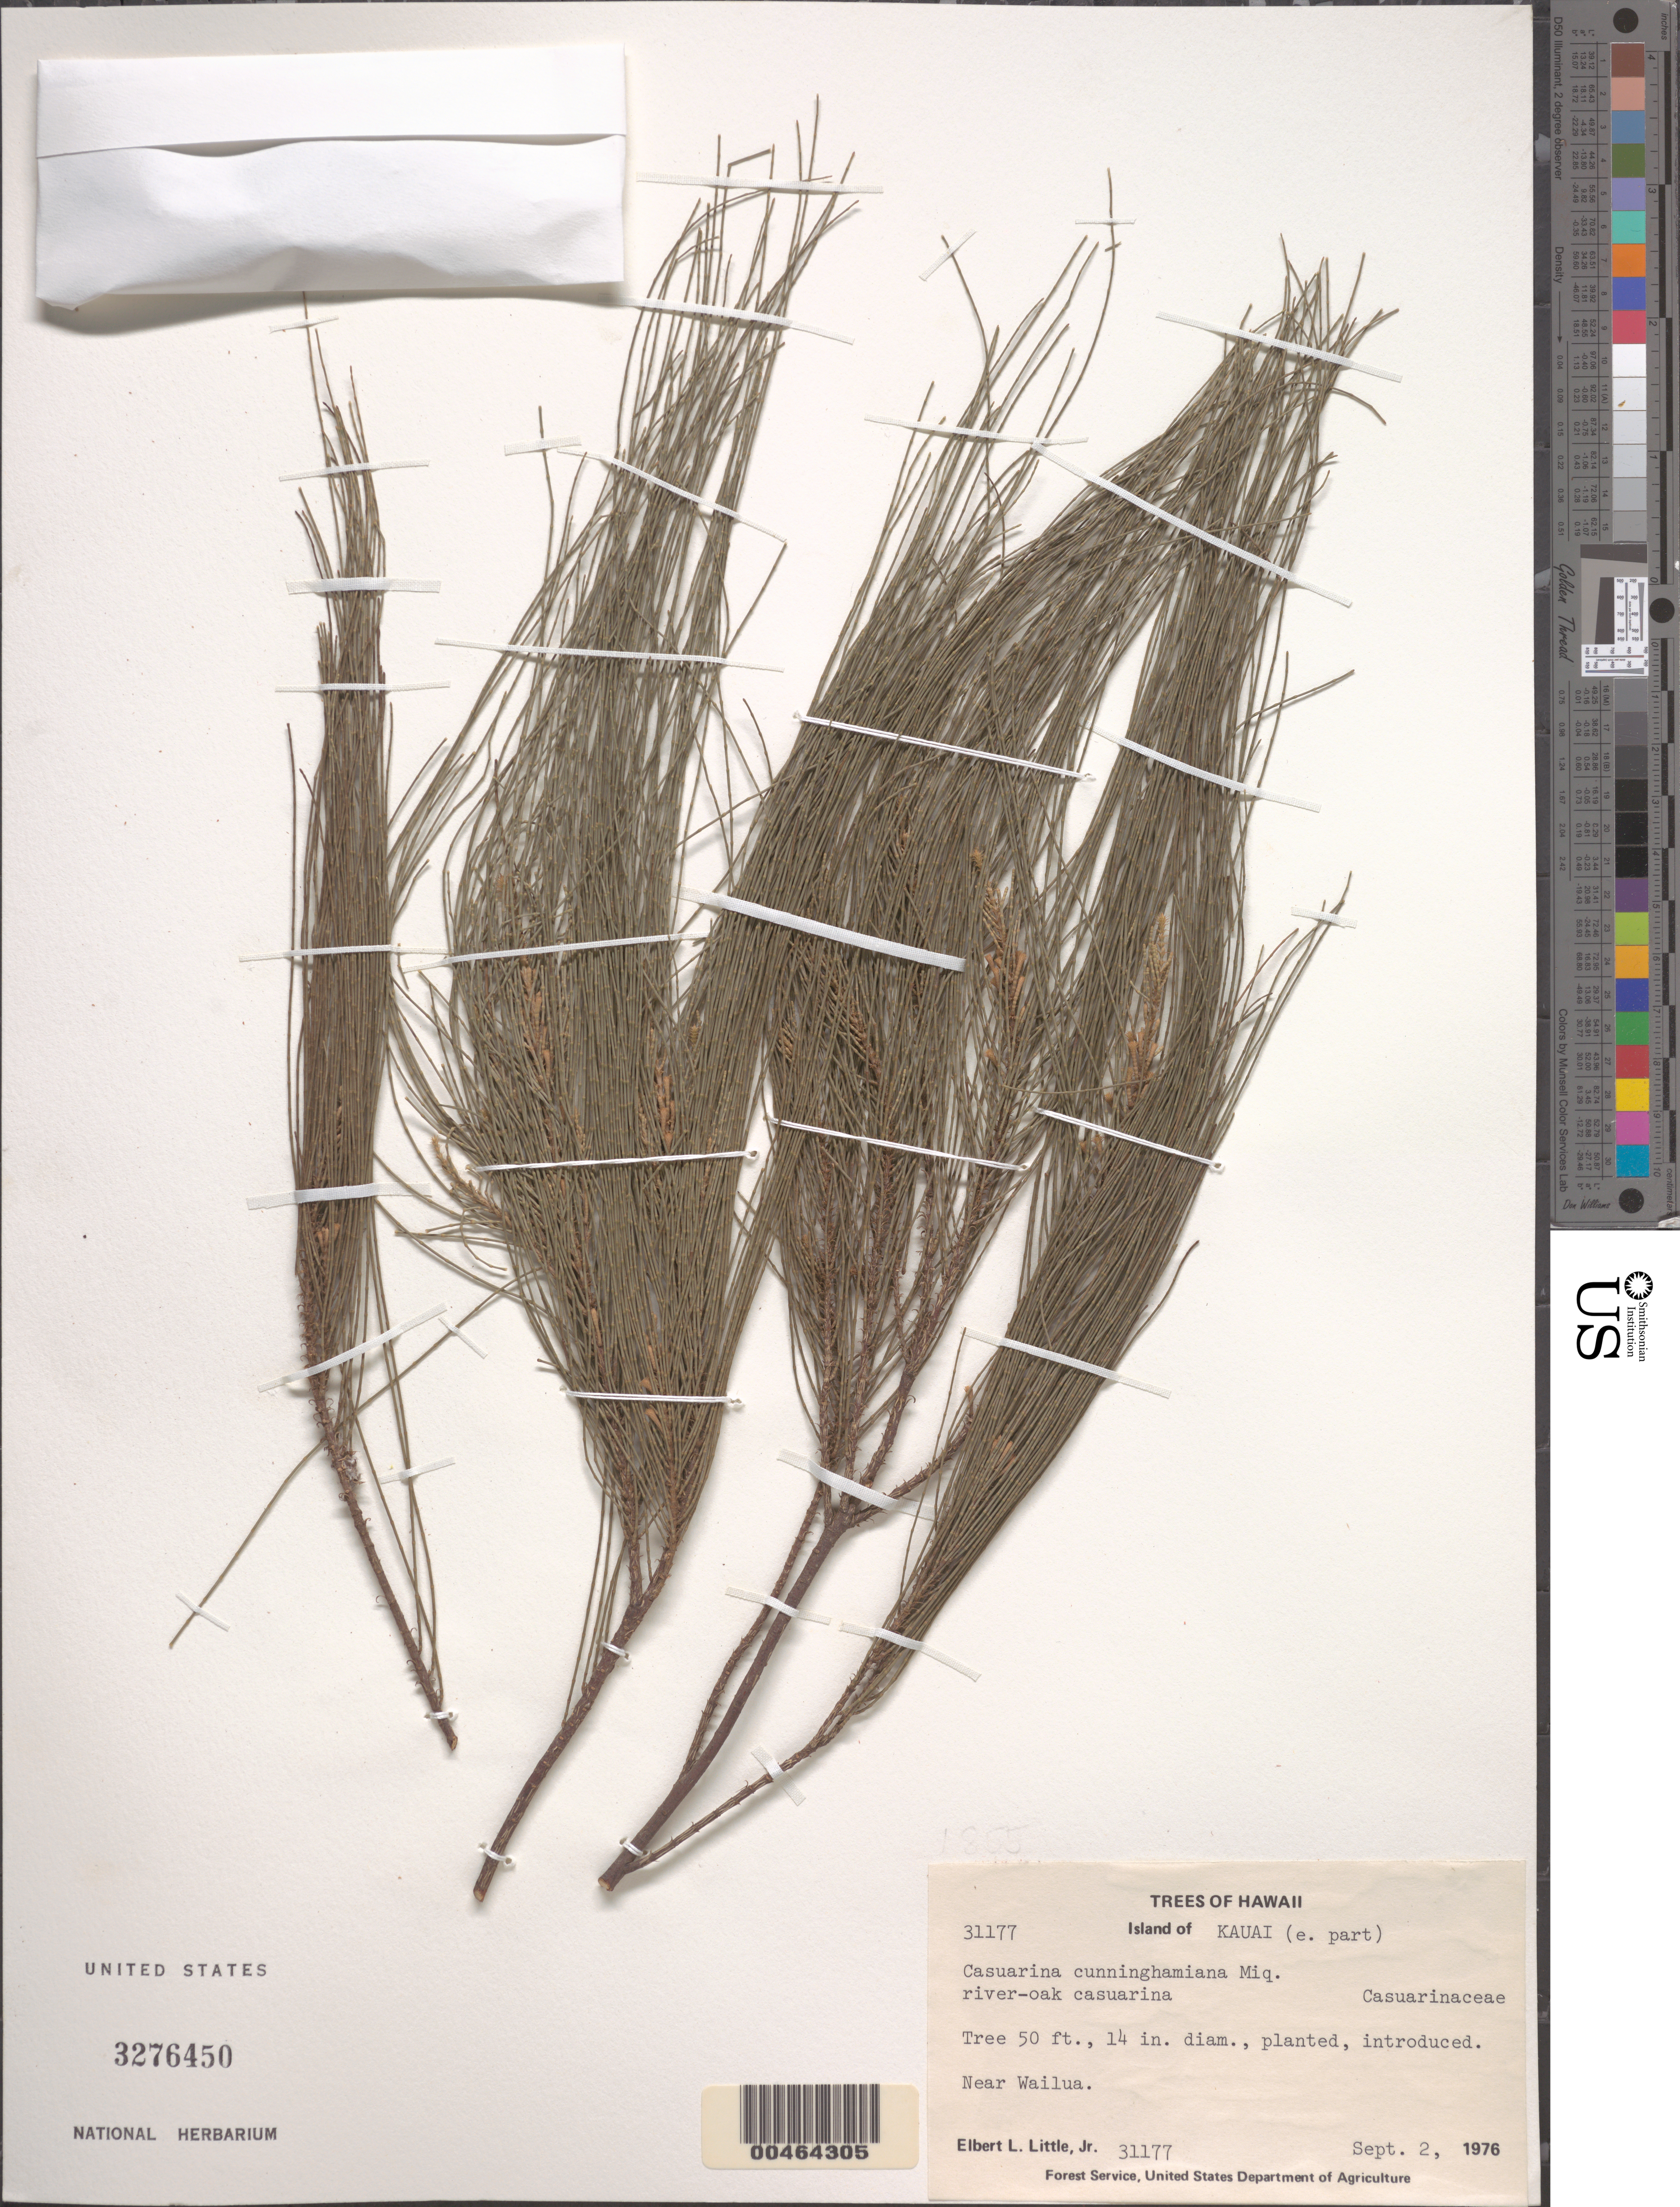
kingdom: Plantae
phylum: Tracheophyta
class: Magnoliopsida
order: Fagales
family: Casuarinaceae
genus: Casuarina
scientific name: Casuarina cunninghamiana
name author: Miq.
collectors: E. L. Little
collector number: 31177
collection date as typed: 2 Sep 1976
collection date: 1976-09-02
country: United States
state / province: Hawaii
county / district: Kauai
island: Kaua'i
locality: Near Wailua. E part of Kauai.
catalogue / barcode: US 3276450